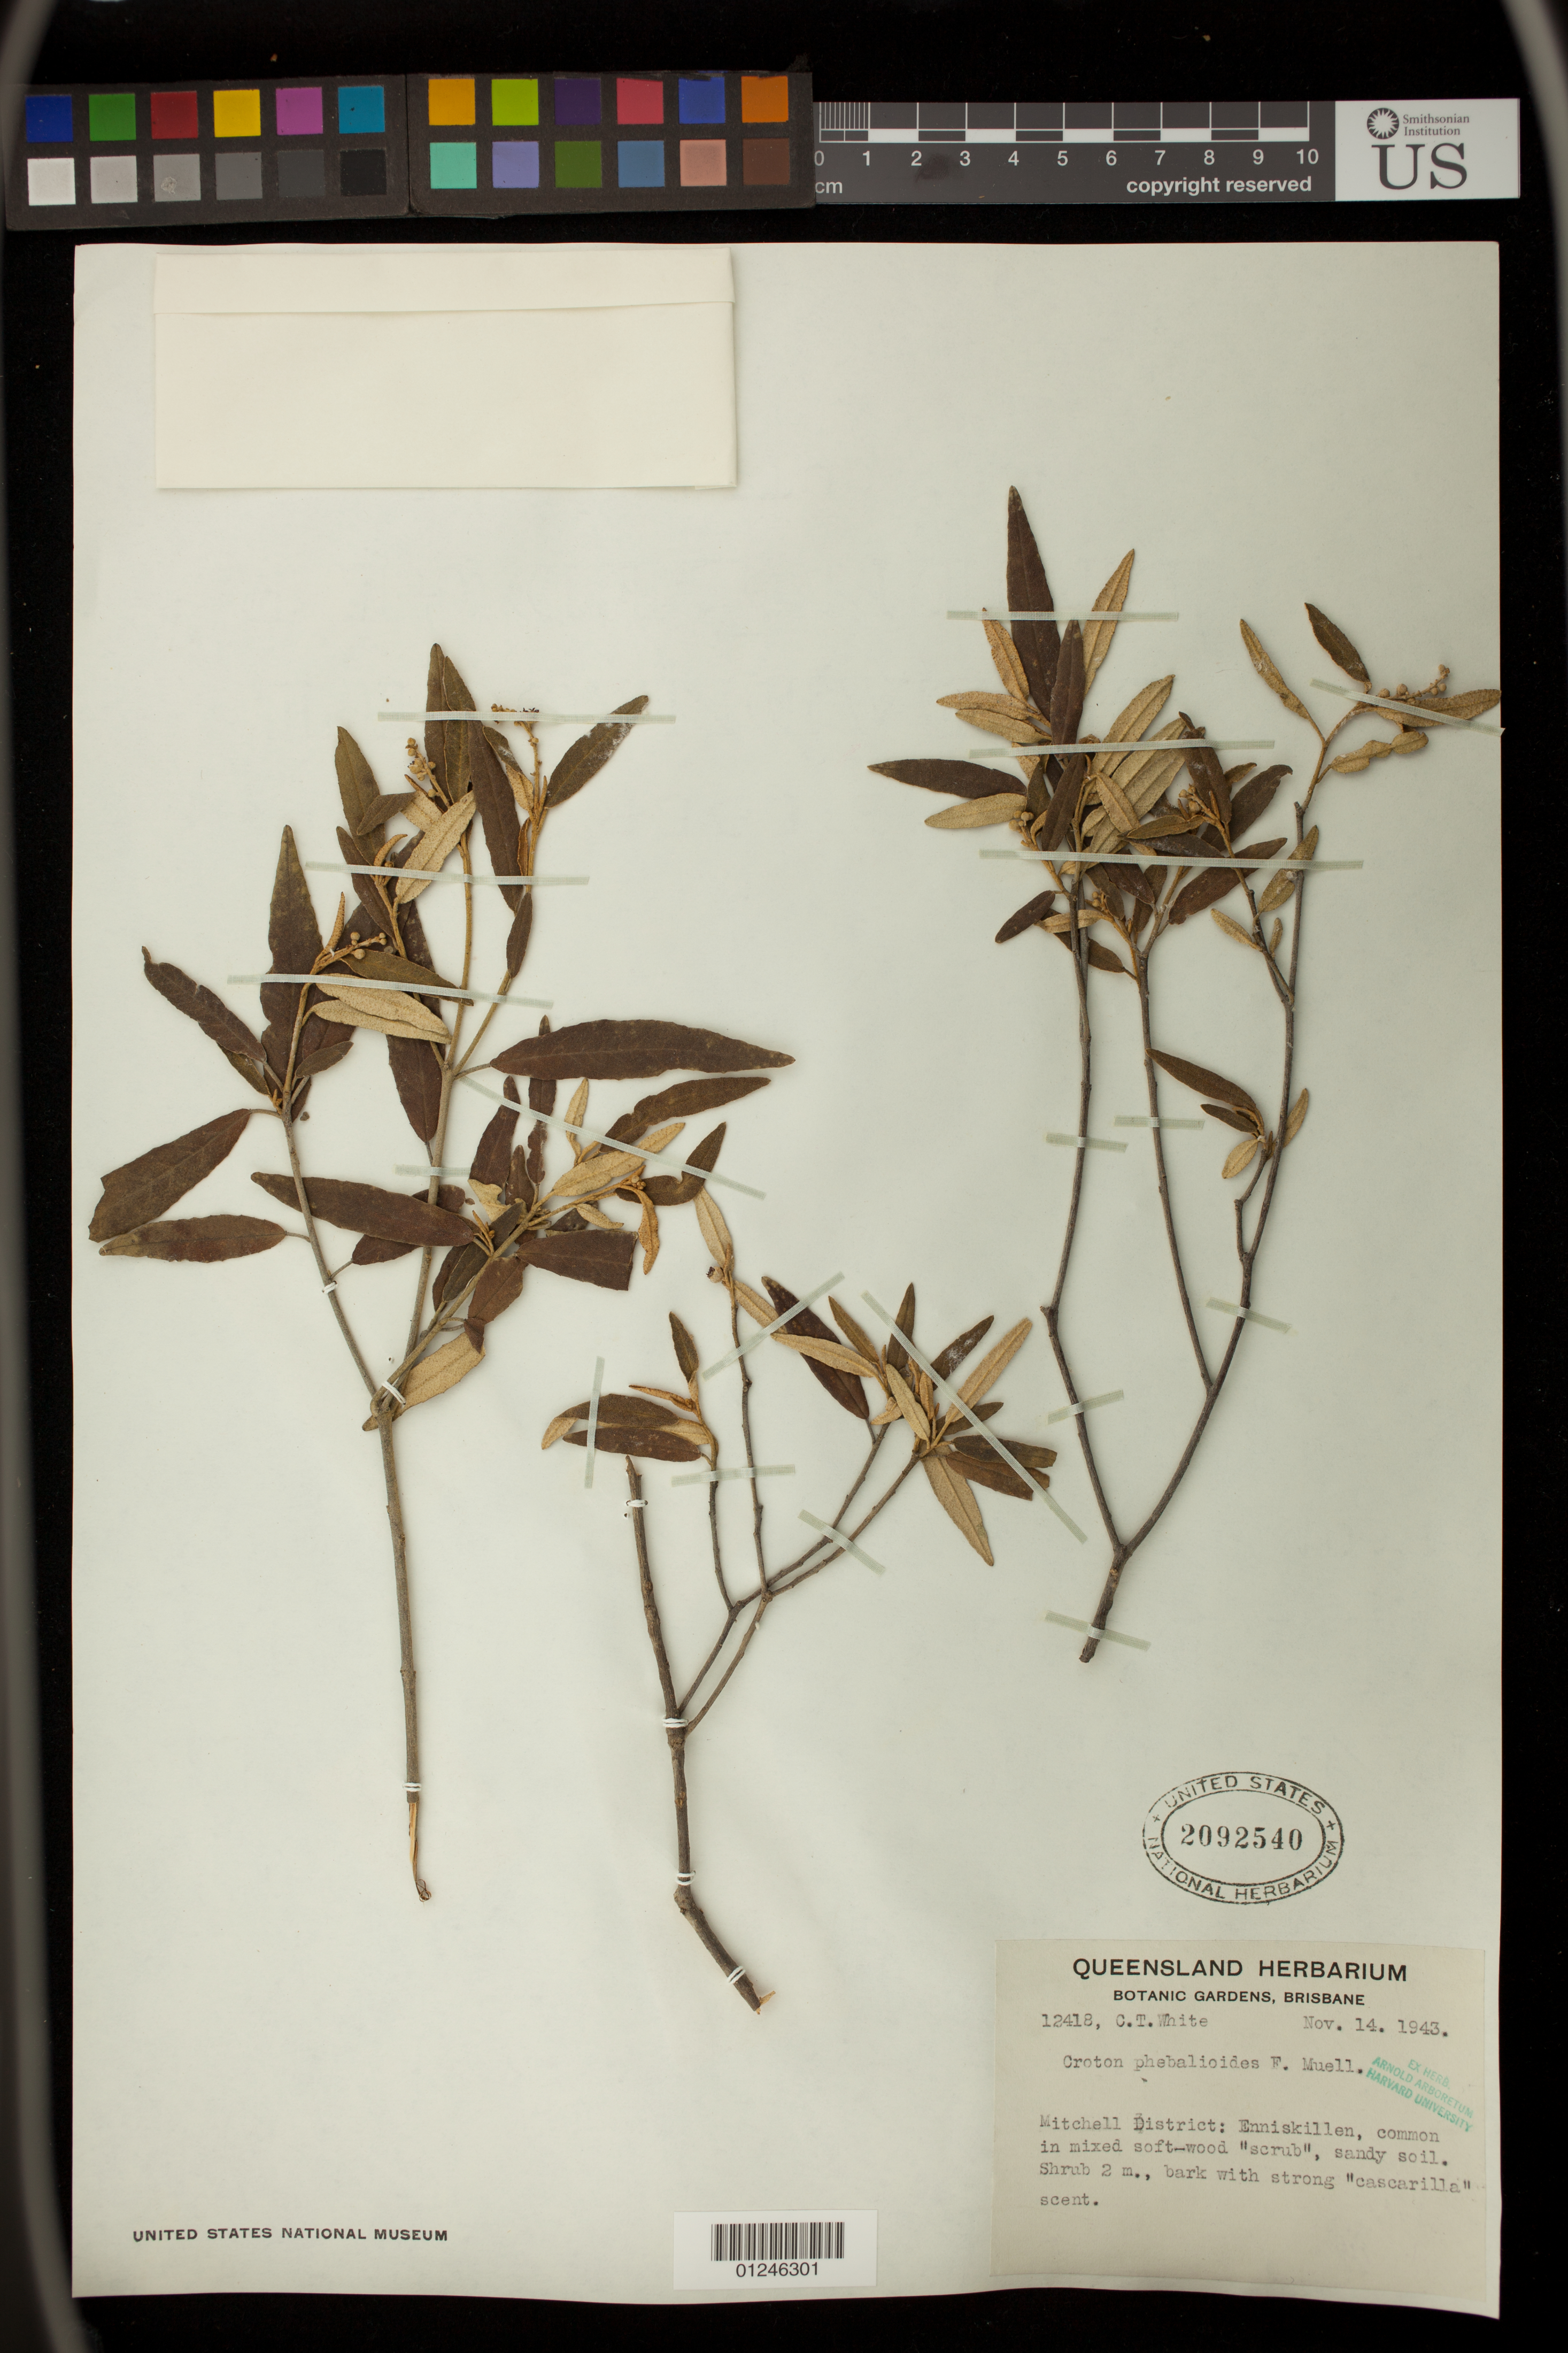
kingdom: Plantae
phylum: Tracheophyta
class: Magnoliopsida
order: Malpighiales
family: Euphorbiaceae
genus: Croton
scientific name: Croton phebalioides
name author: F. Muell. ex Muell. Arg.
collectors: C. T. White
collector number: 12418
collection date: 1943-11-14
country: Australia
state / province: Queensland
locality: Mitchell District, Enniskillen.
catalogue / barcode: US 2092540